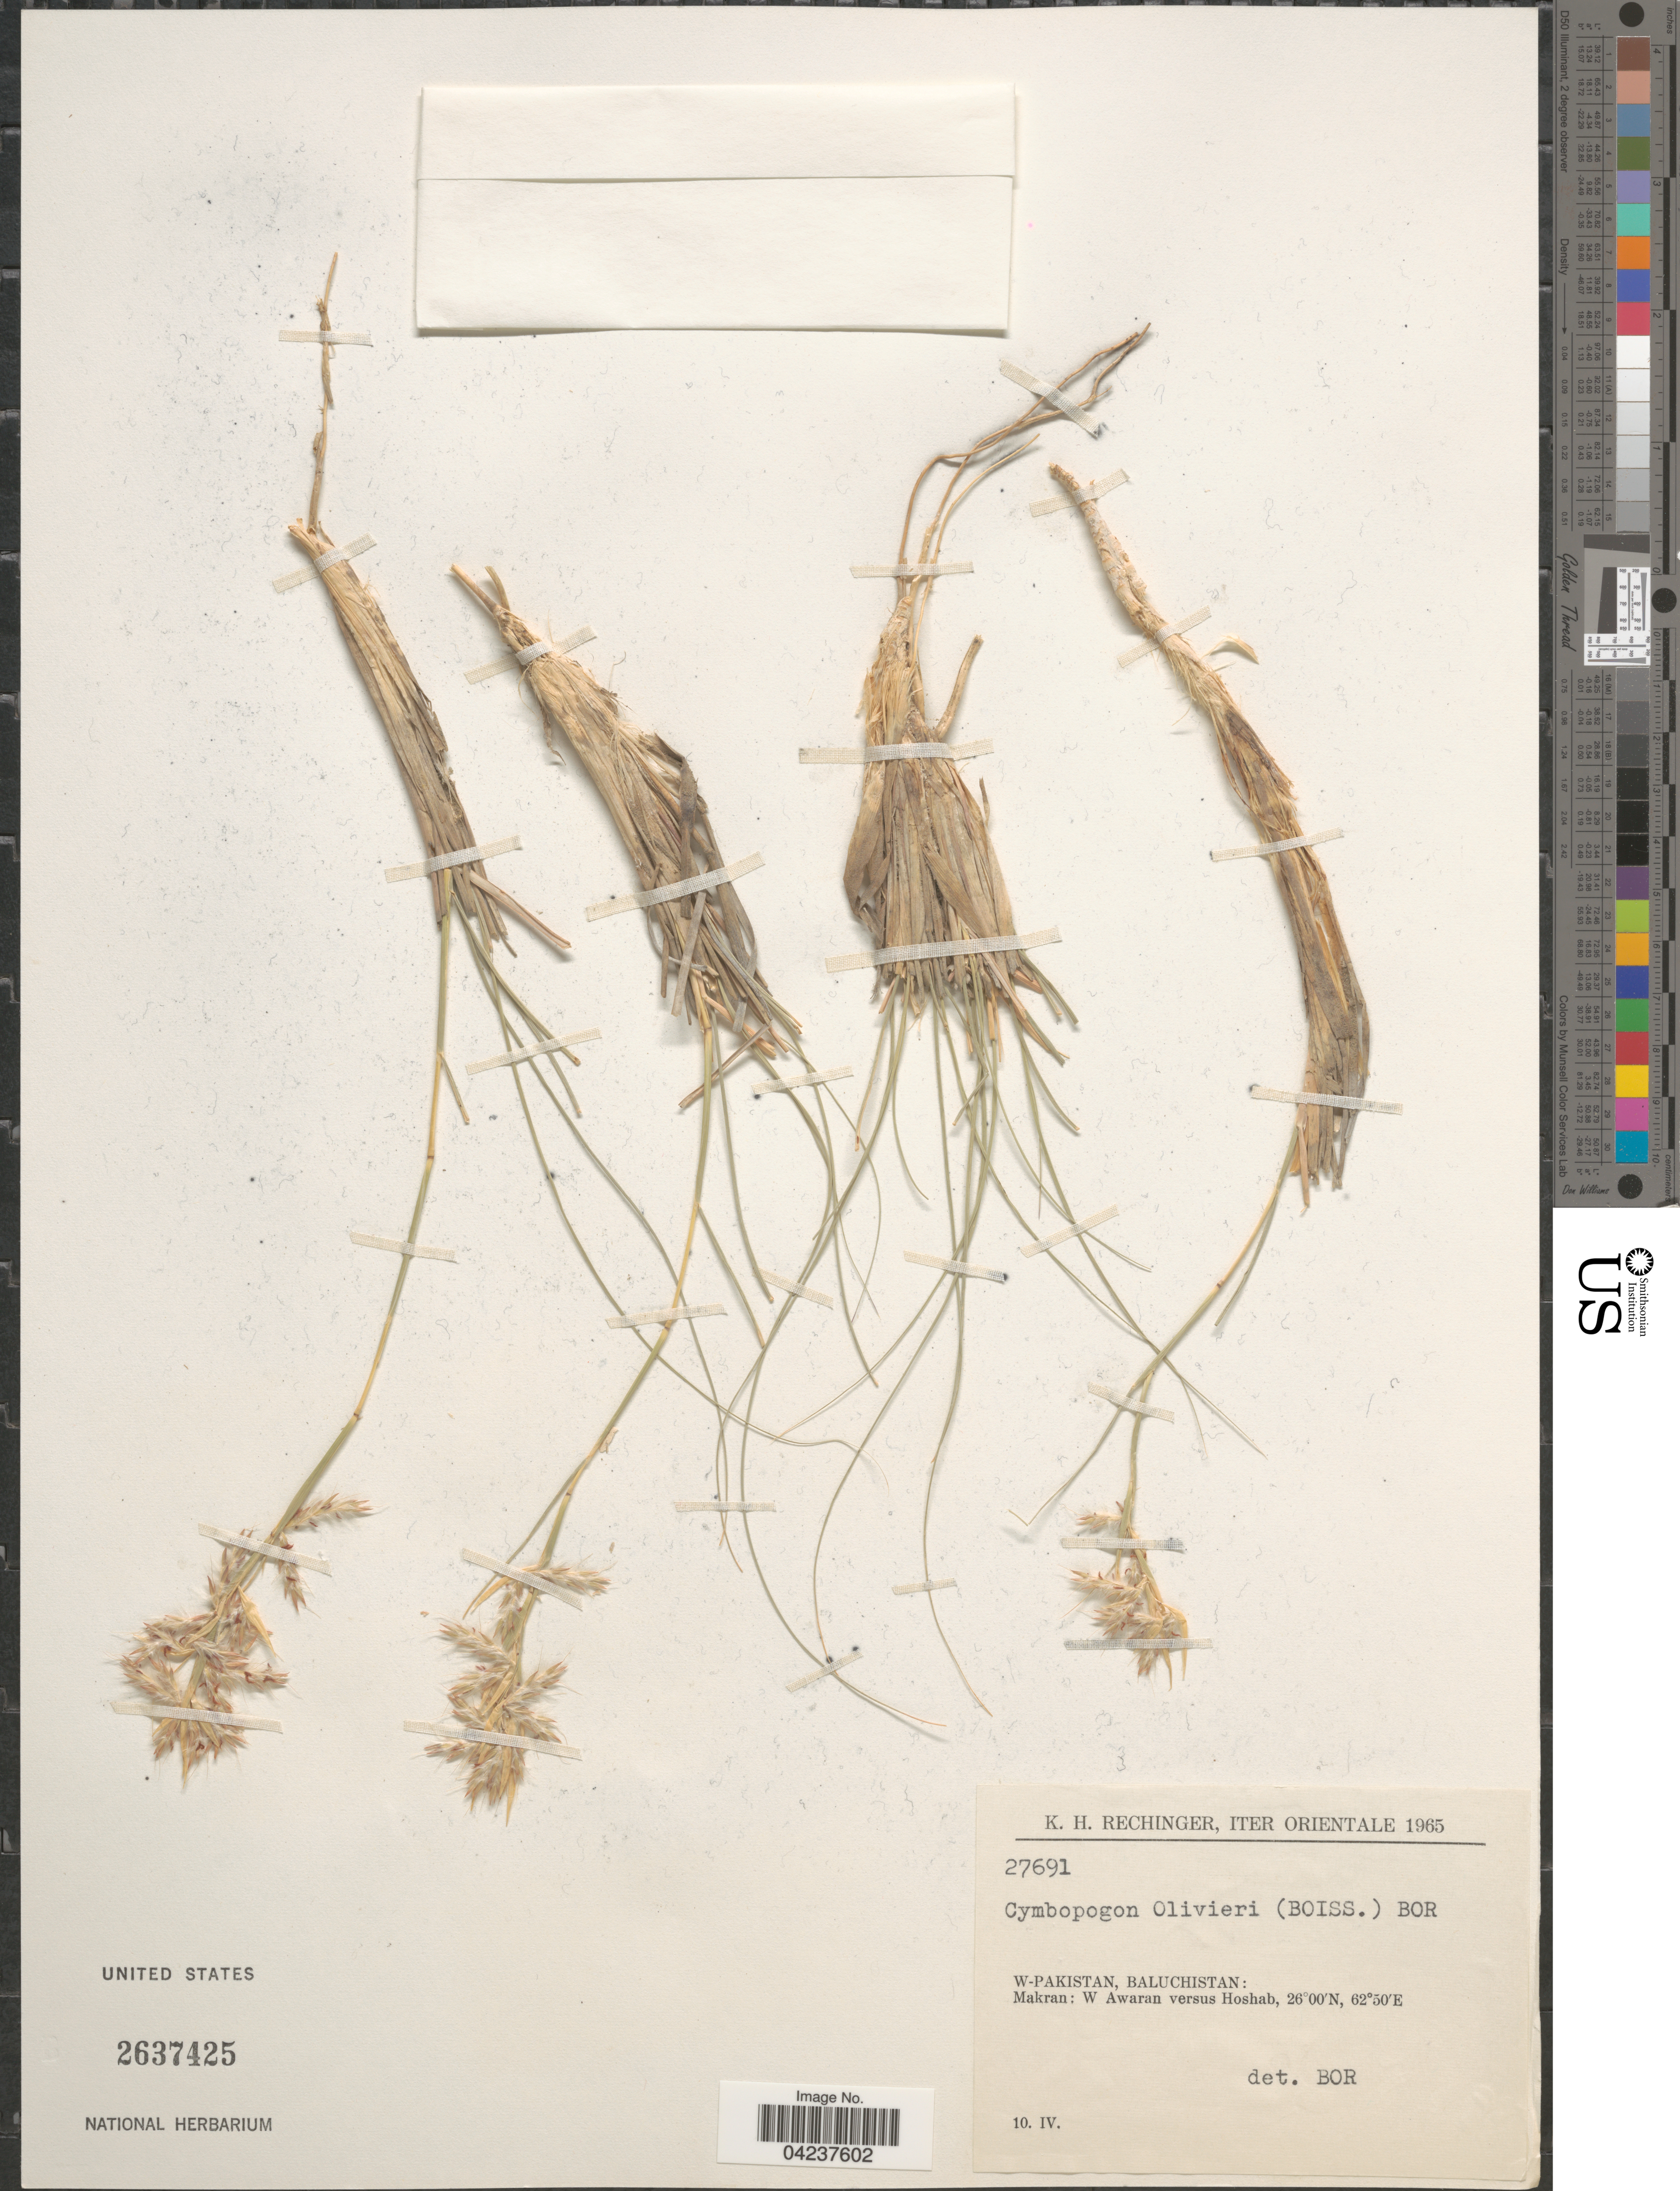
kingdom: Plantae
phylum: Tracheophyta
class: Liliopsida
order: Poales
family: Poaceae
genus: Chrysopogon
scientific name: Chrysopogon fallax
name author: S.T. Blake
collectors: K. H. Rechinger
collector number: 27691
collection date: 1965-04-10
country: Pakistan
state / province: Balochistan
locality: Iter Orientale 1965. W-Pakistan, Baluchistan: Makran: W Awaran versus Hoshab.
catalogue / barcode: US 2637425